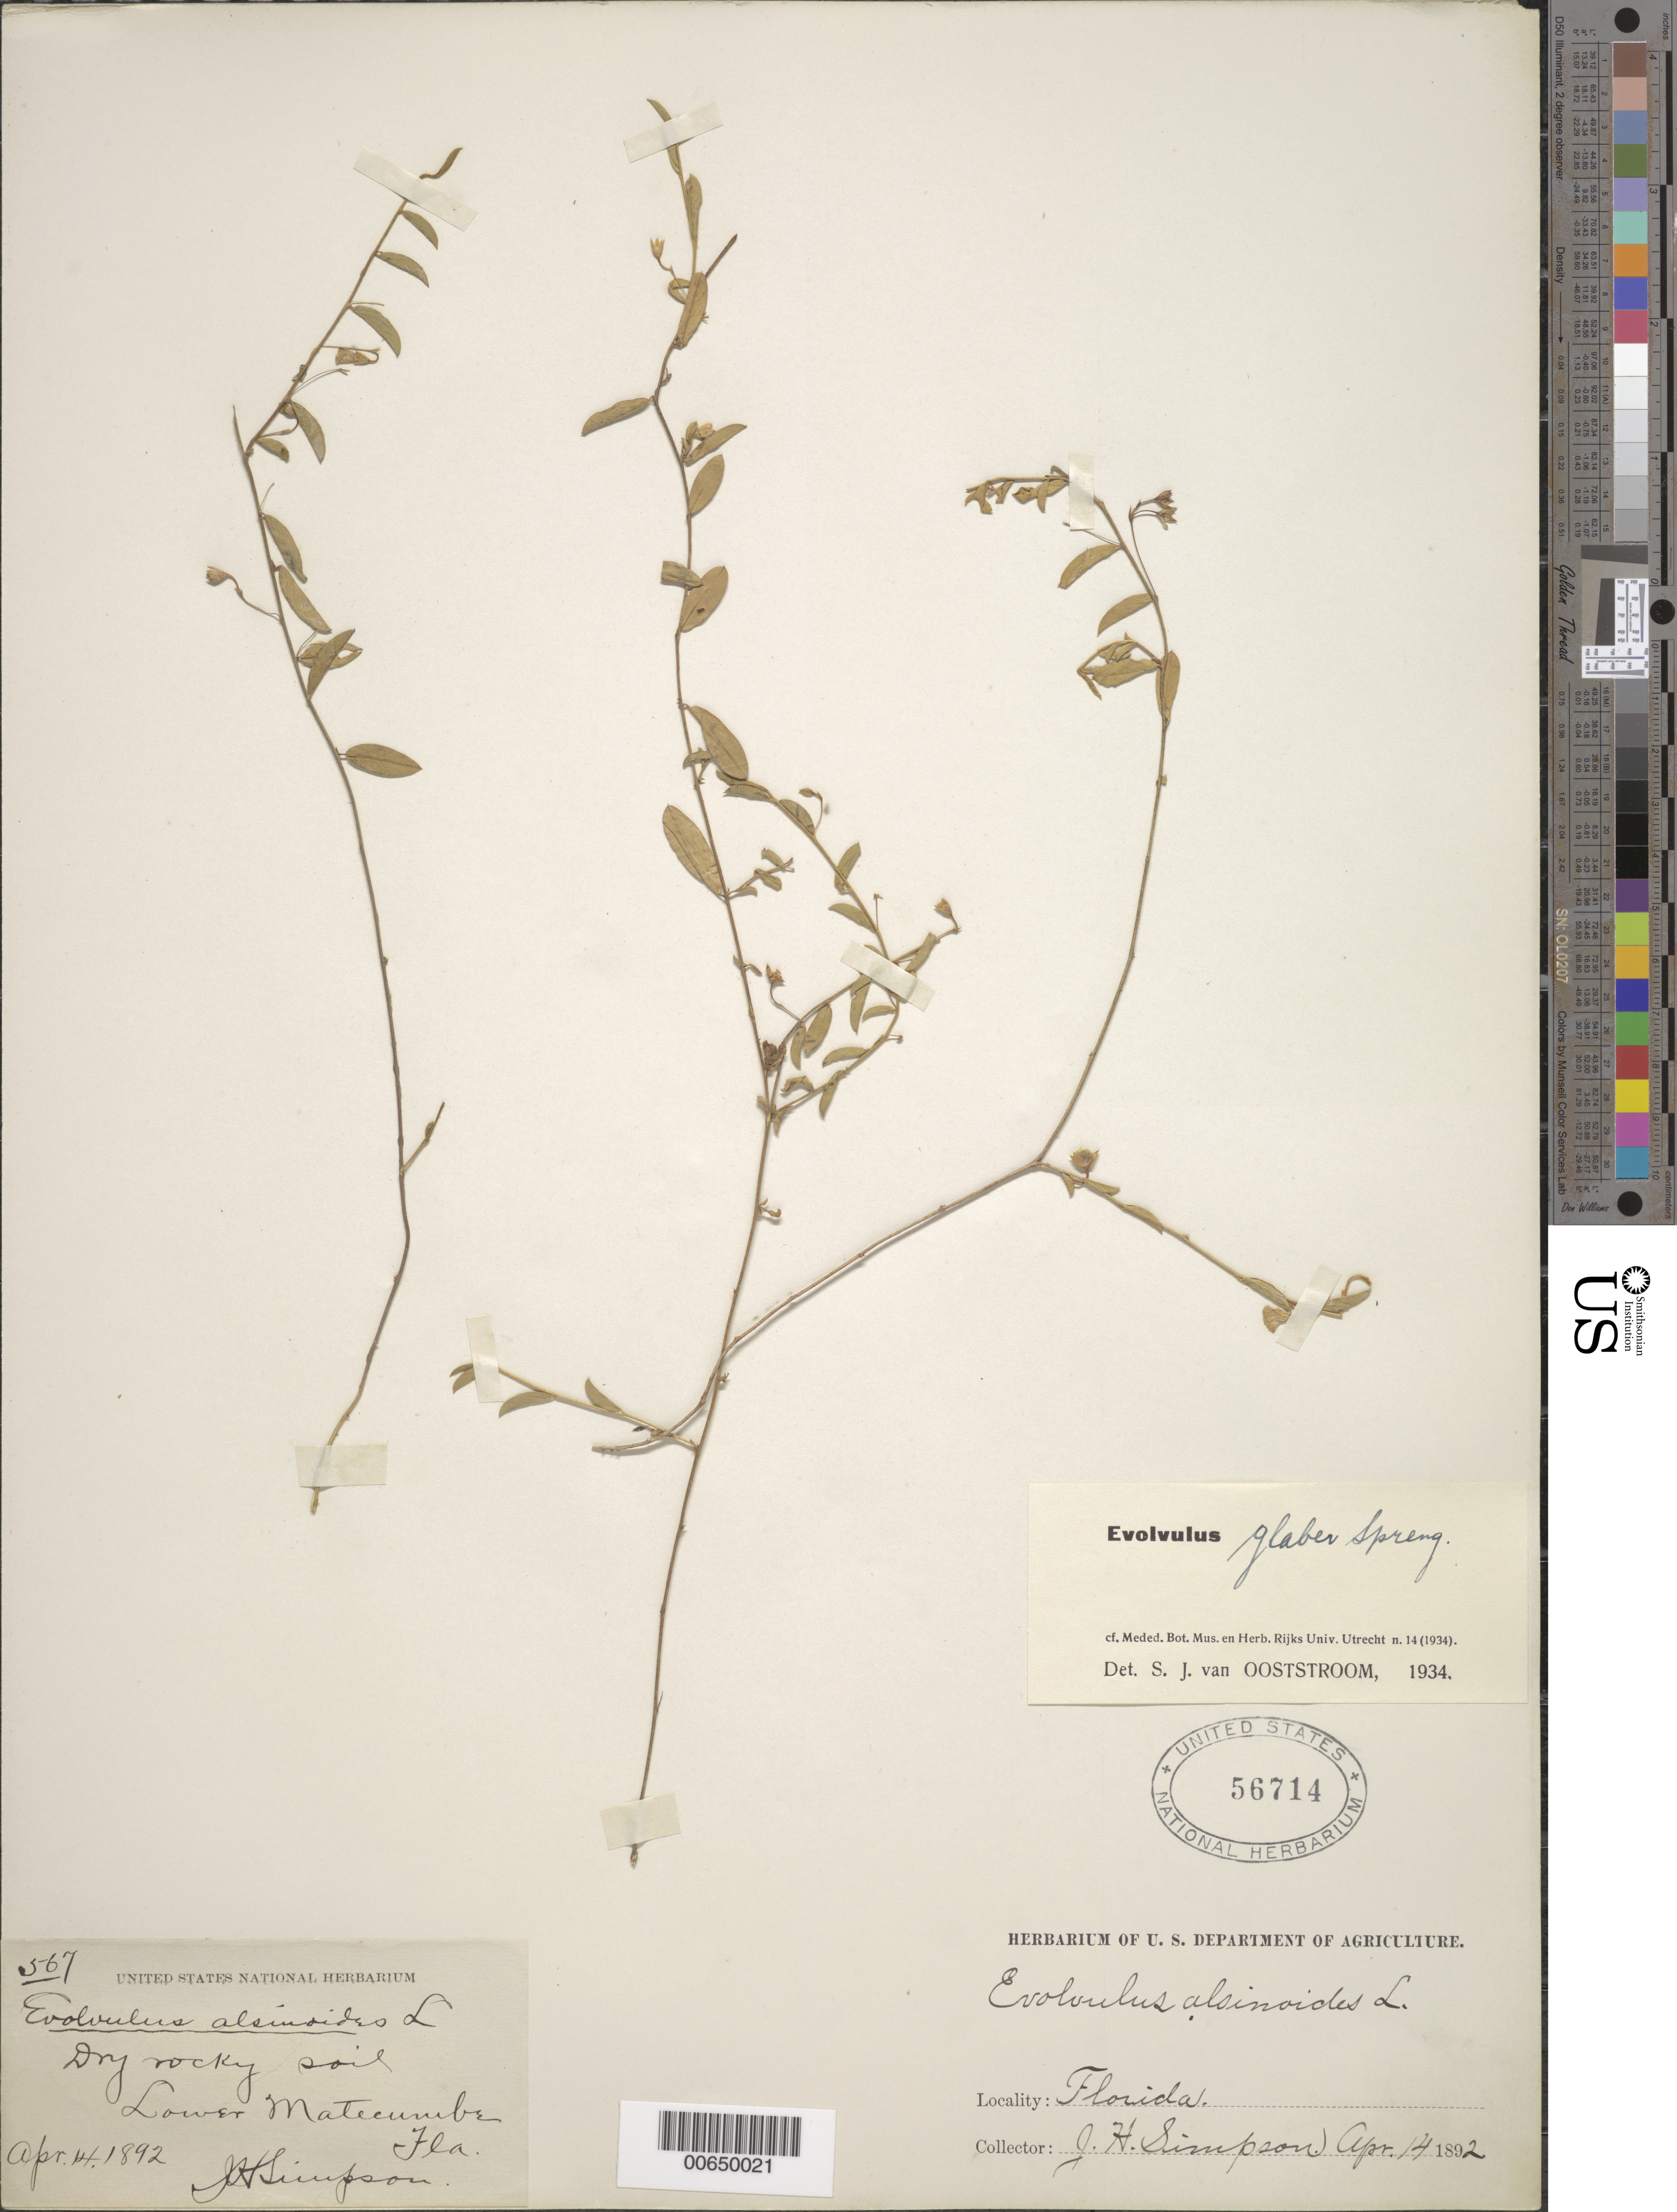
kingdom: Plantae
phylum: Tracheophyta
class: Magnoliopsida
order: Solanales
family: Convolvulaceae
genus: Evolvulus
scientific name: Evolvulus glaber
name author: Spreng.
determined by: Ooststroom, S. J. van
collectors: J. H. Simpson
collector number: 567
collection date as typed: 14 Apr 1892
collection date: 1892-04-14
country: United States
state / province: Florida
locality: Lower Matecumbe.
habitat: Dry rocky soil.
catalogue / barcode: US 56714